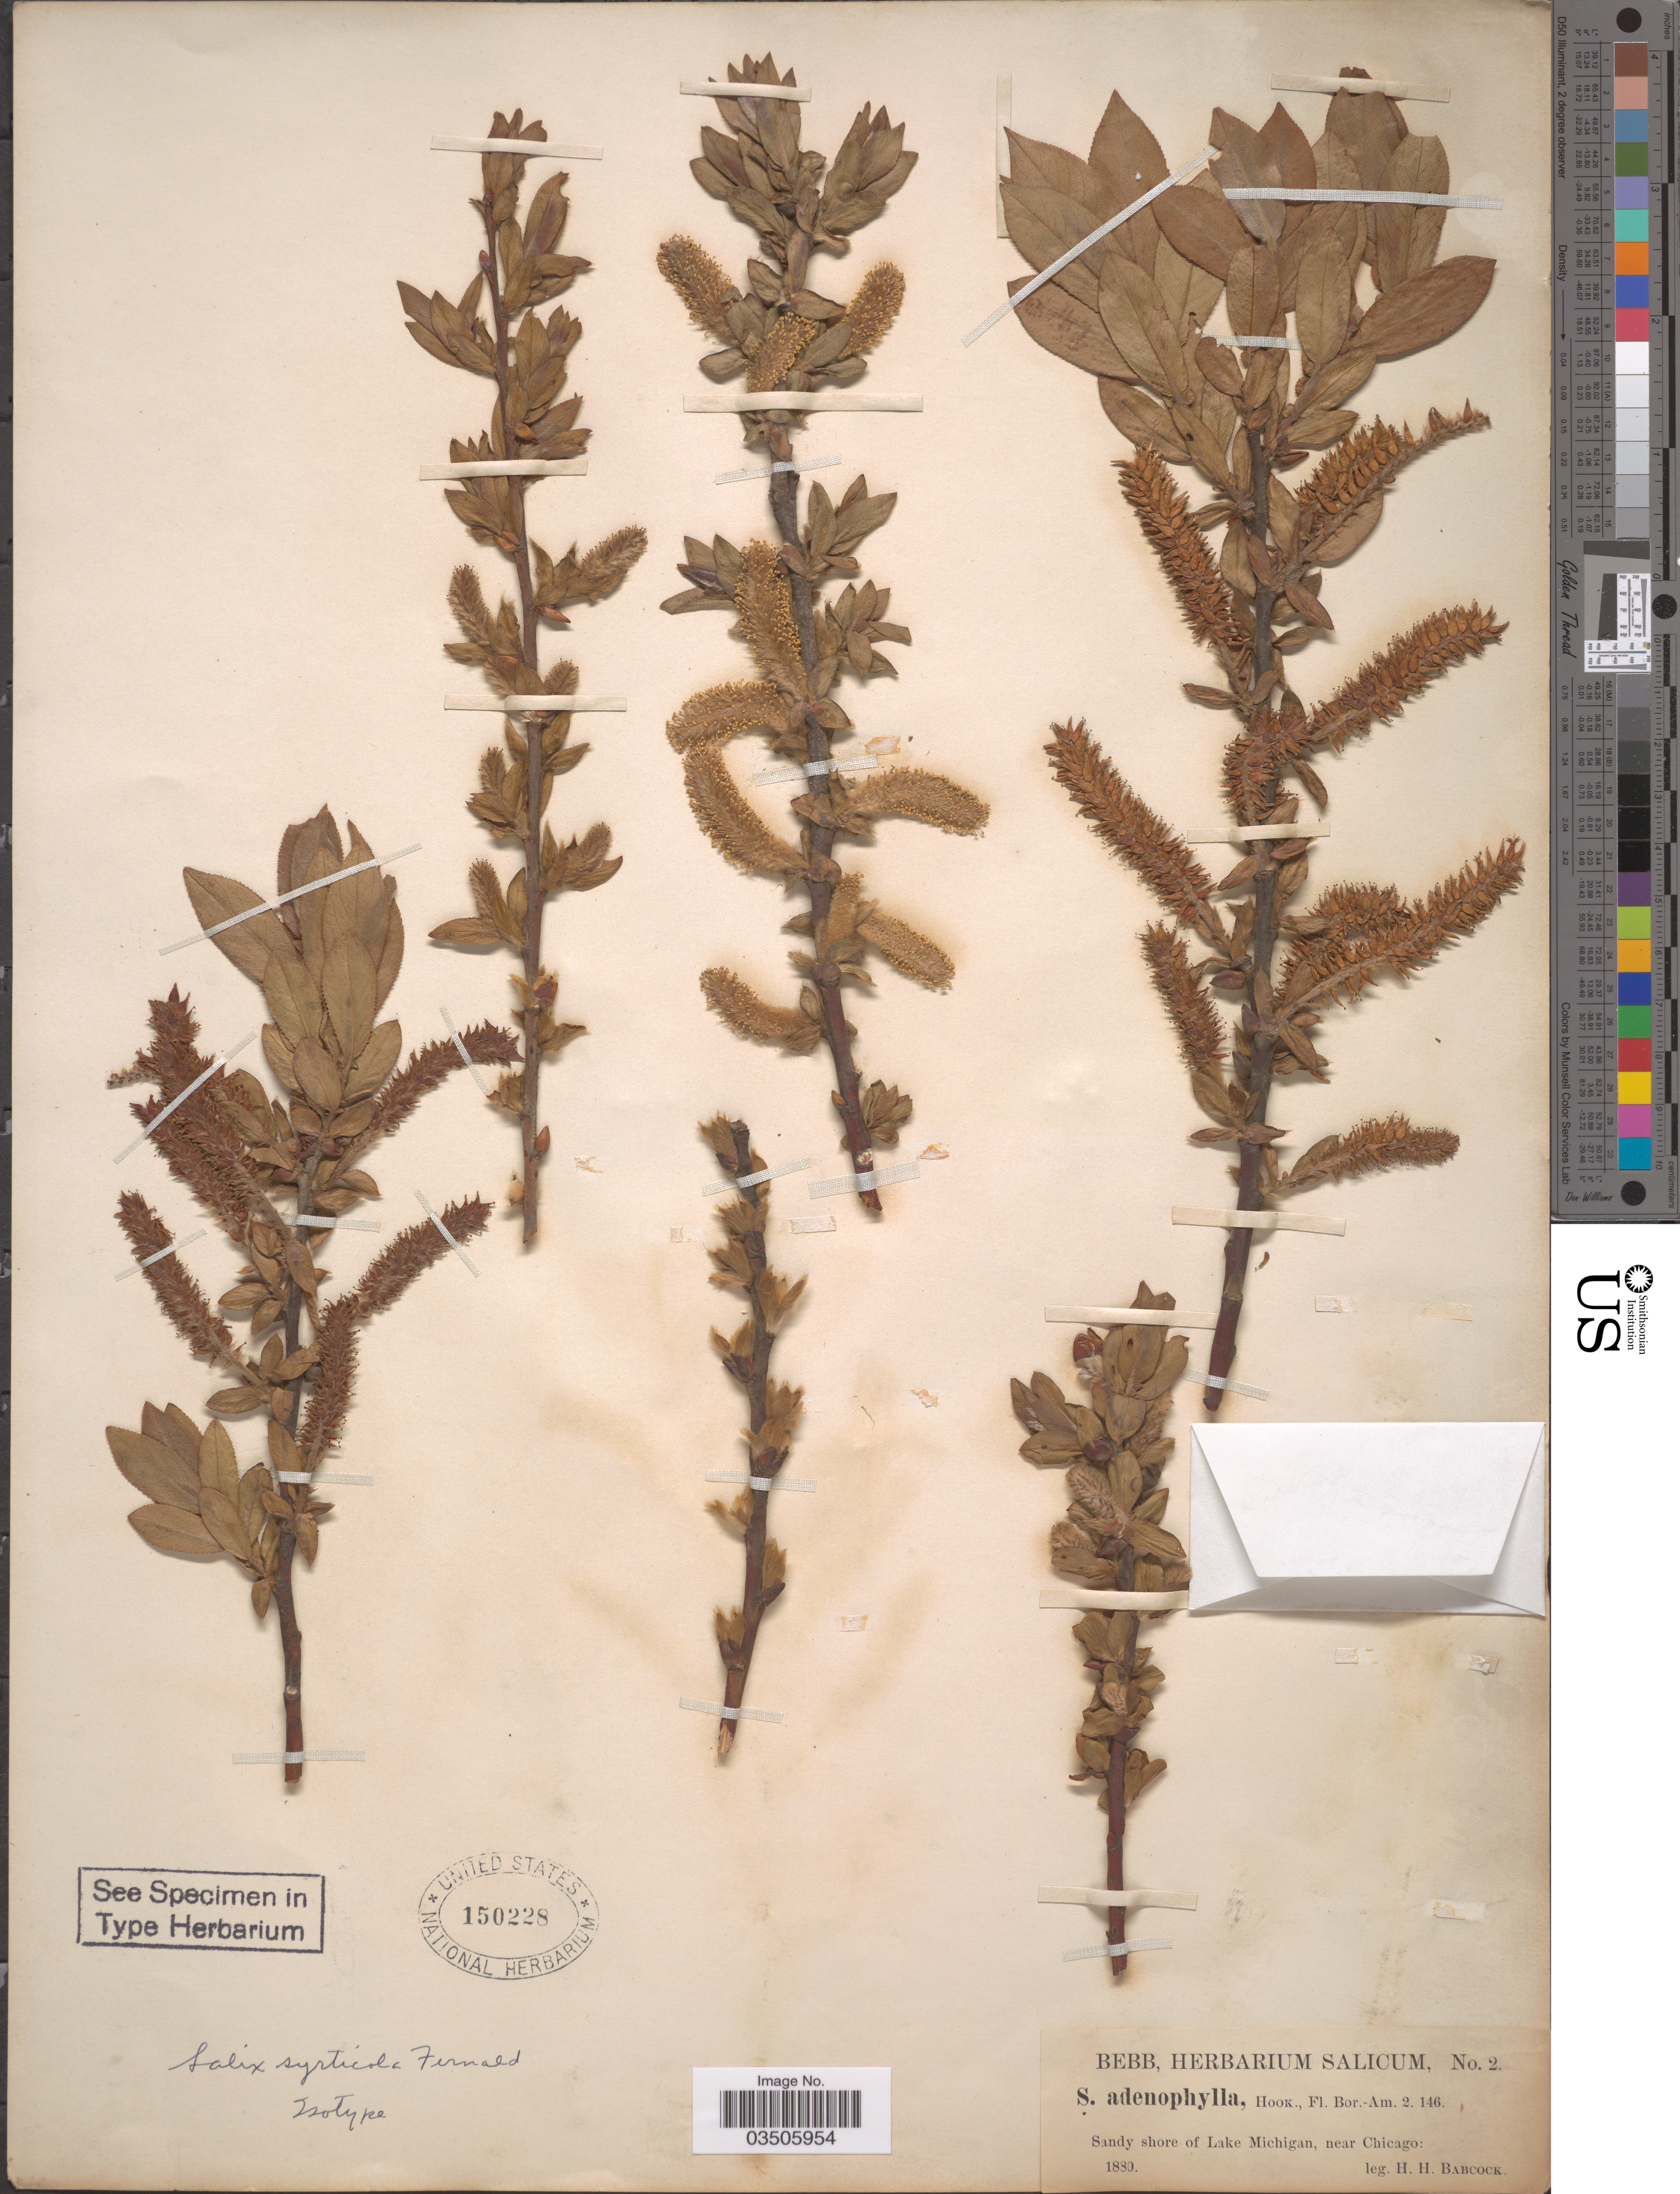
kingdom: Plantae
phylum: Tracheophyta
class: Magnoliopsida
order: Malpighiales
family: Salicaceae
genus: Salix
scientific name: Salix syrticola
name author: Fernald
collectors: H. Babcock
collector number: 2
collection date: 1880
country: United States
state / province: Illinois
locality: Sandy shore of Lake Michigan, near Chicago.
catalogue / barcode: US 150228